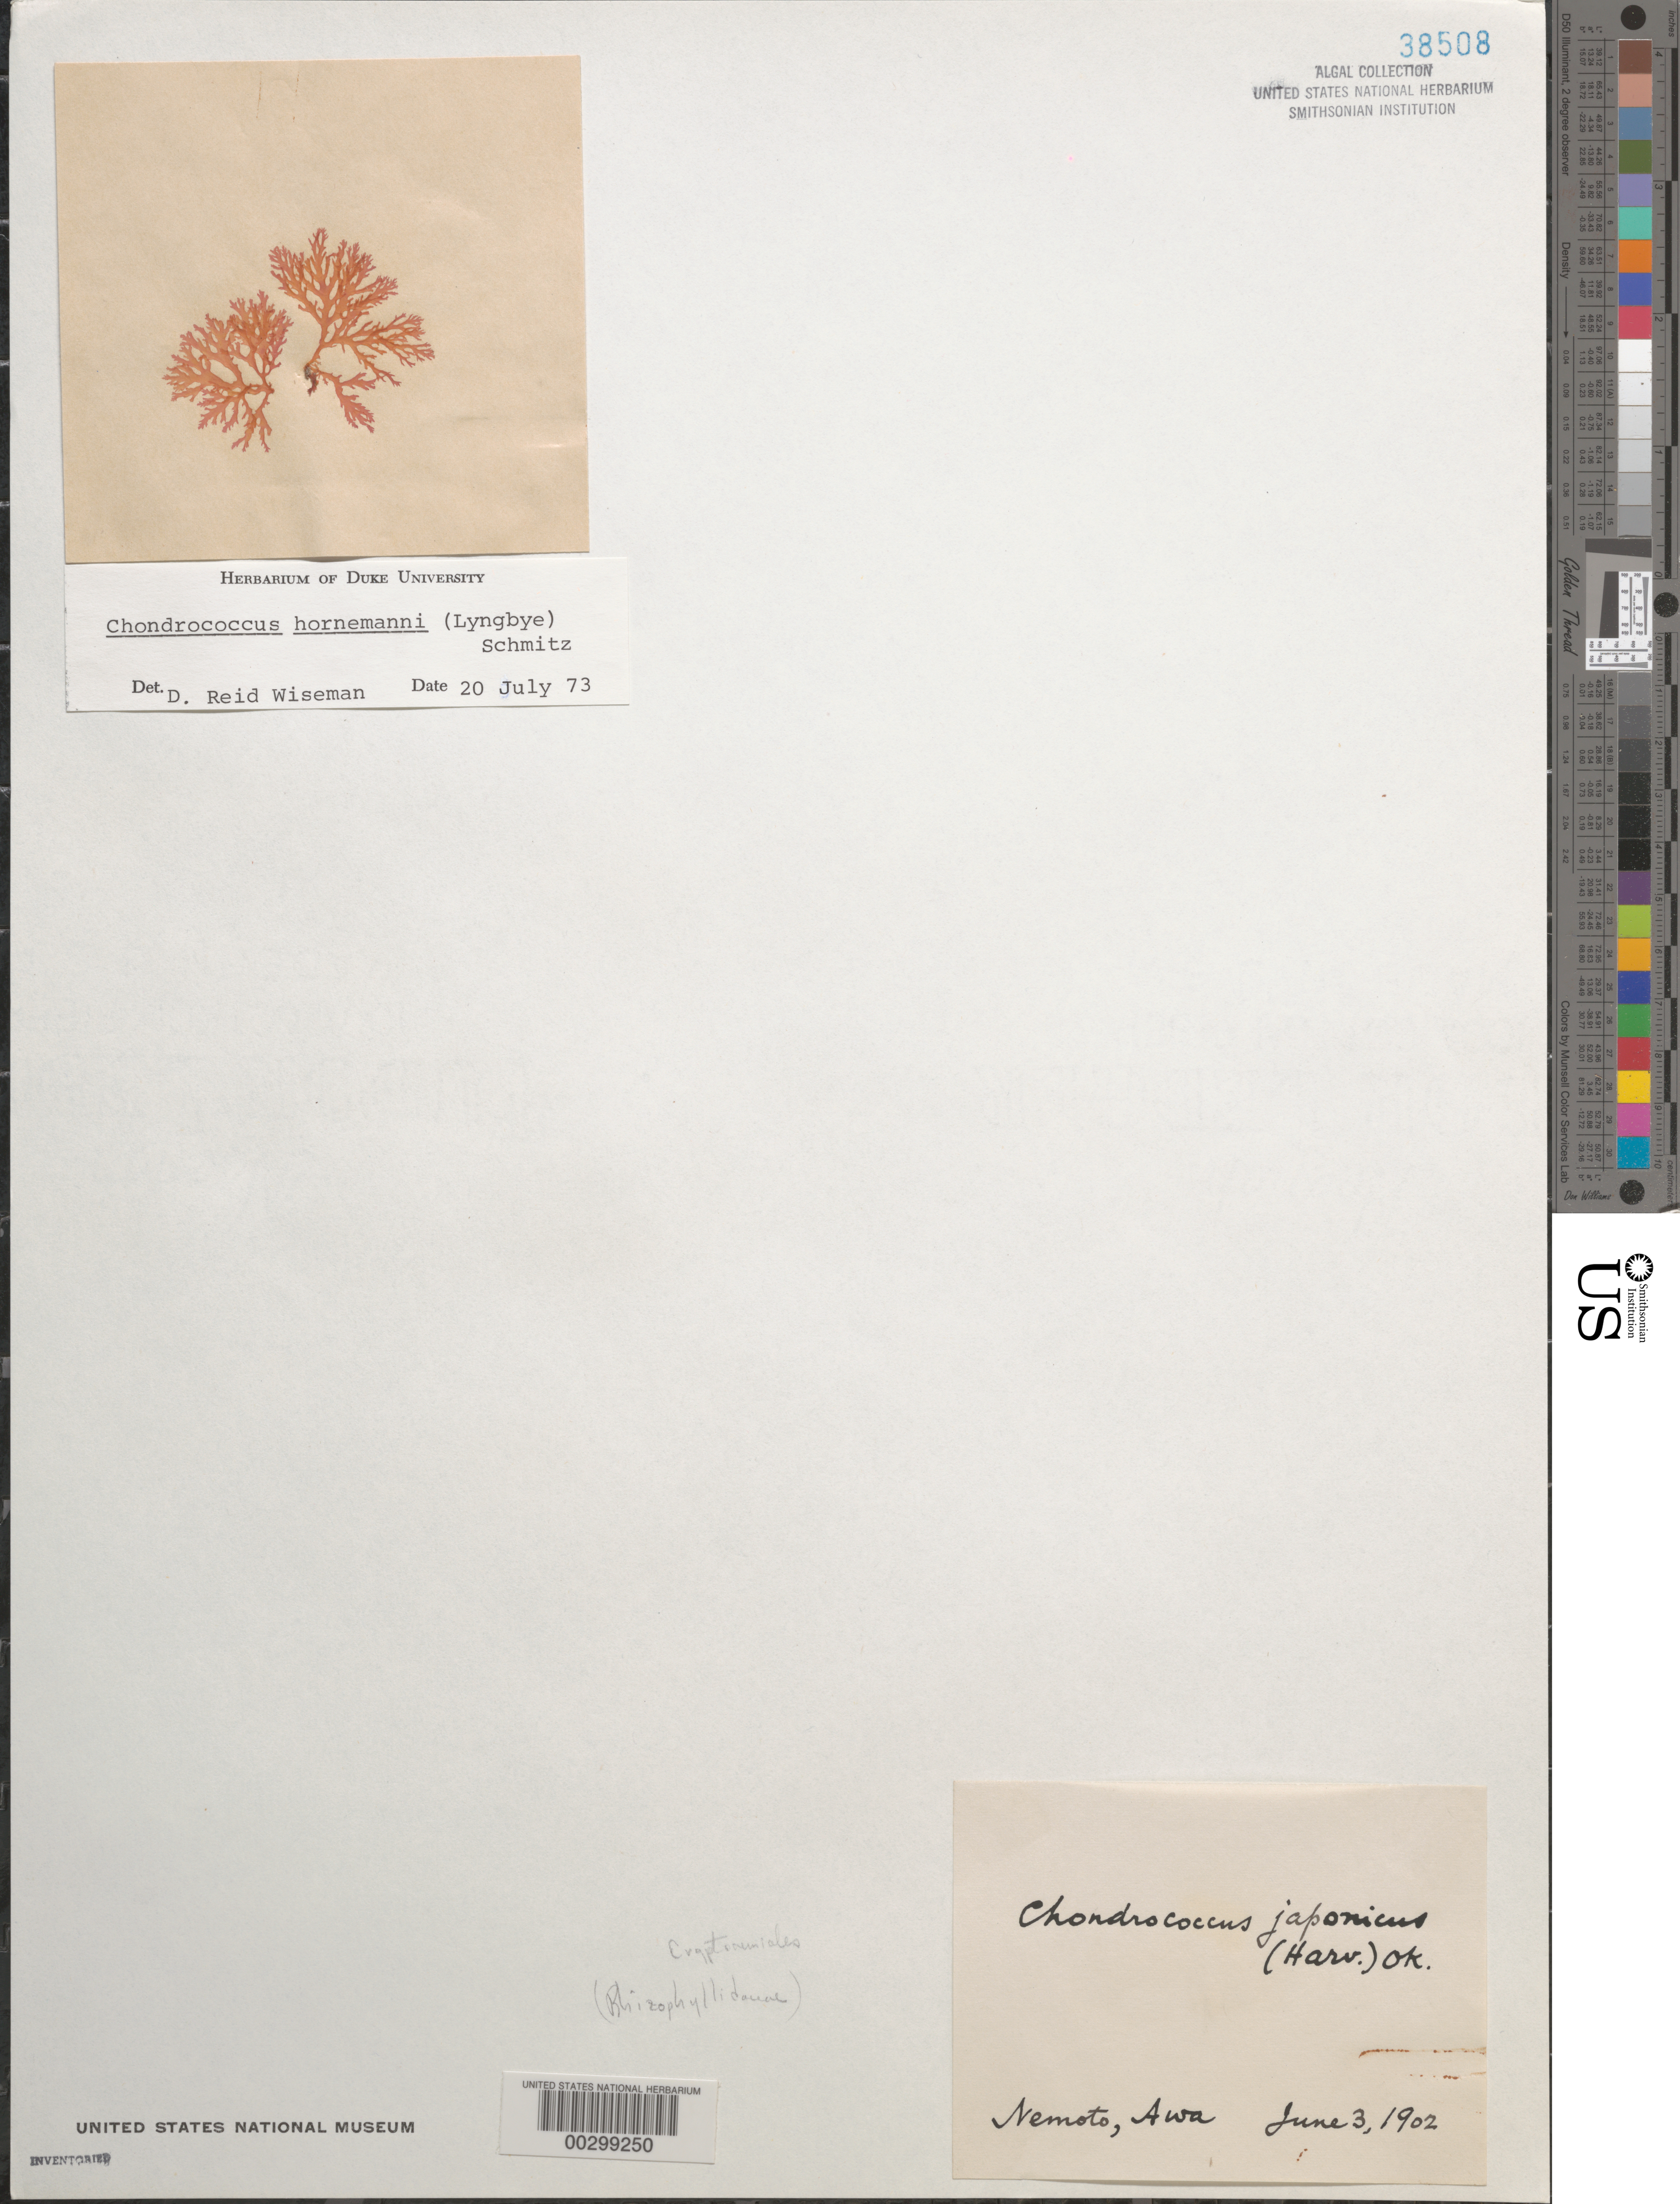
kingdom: Plantae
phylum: Rhodophyta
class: Florideophyceae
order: Gigartinales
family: Rhizophyllidaceae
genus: Portieria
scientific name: Portieria hornemannii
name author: (Lyngbye) P.C. Silva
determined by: Algae name updating Project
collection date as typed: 03 Jun 1902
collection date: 1902-06-03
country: Japan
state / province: Tiba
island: Honshu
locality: Nemoto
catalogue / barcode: US 38508